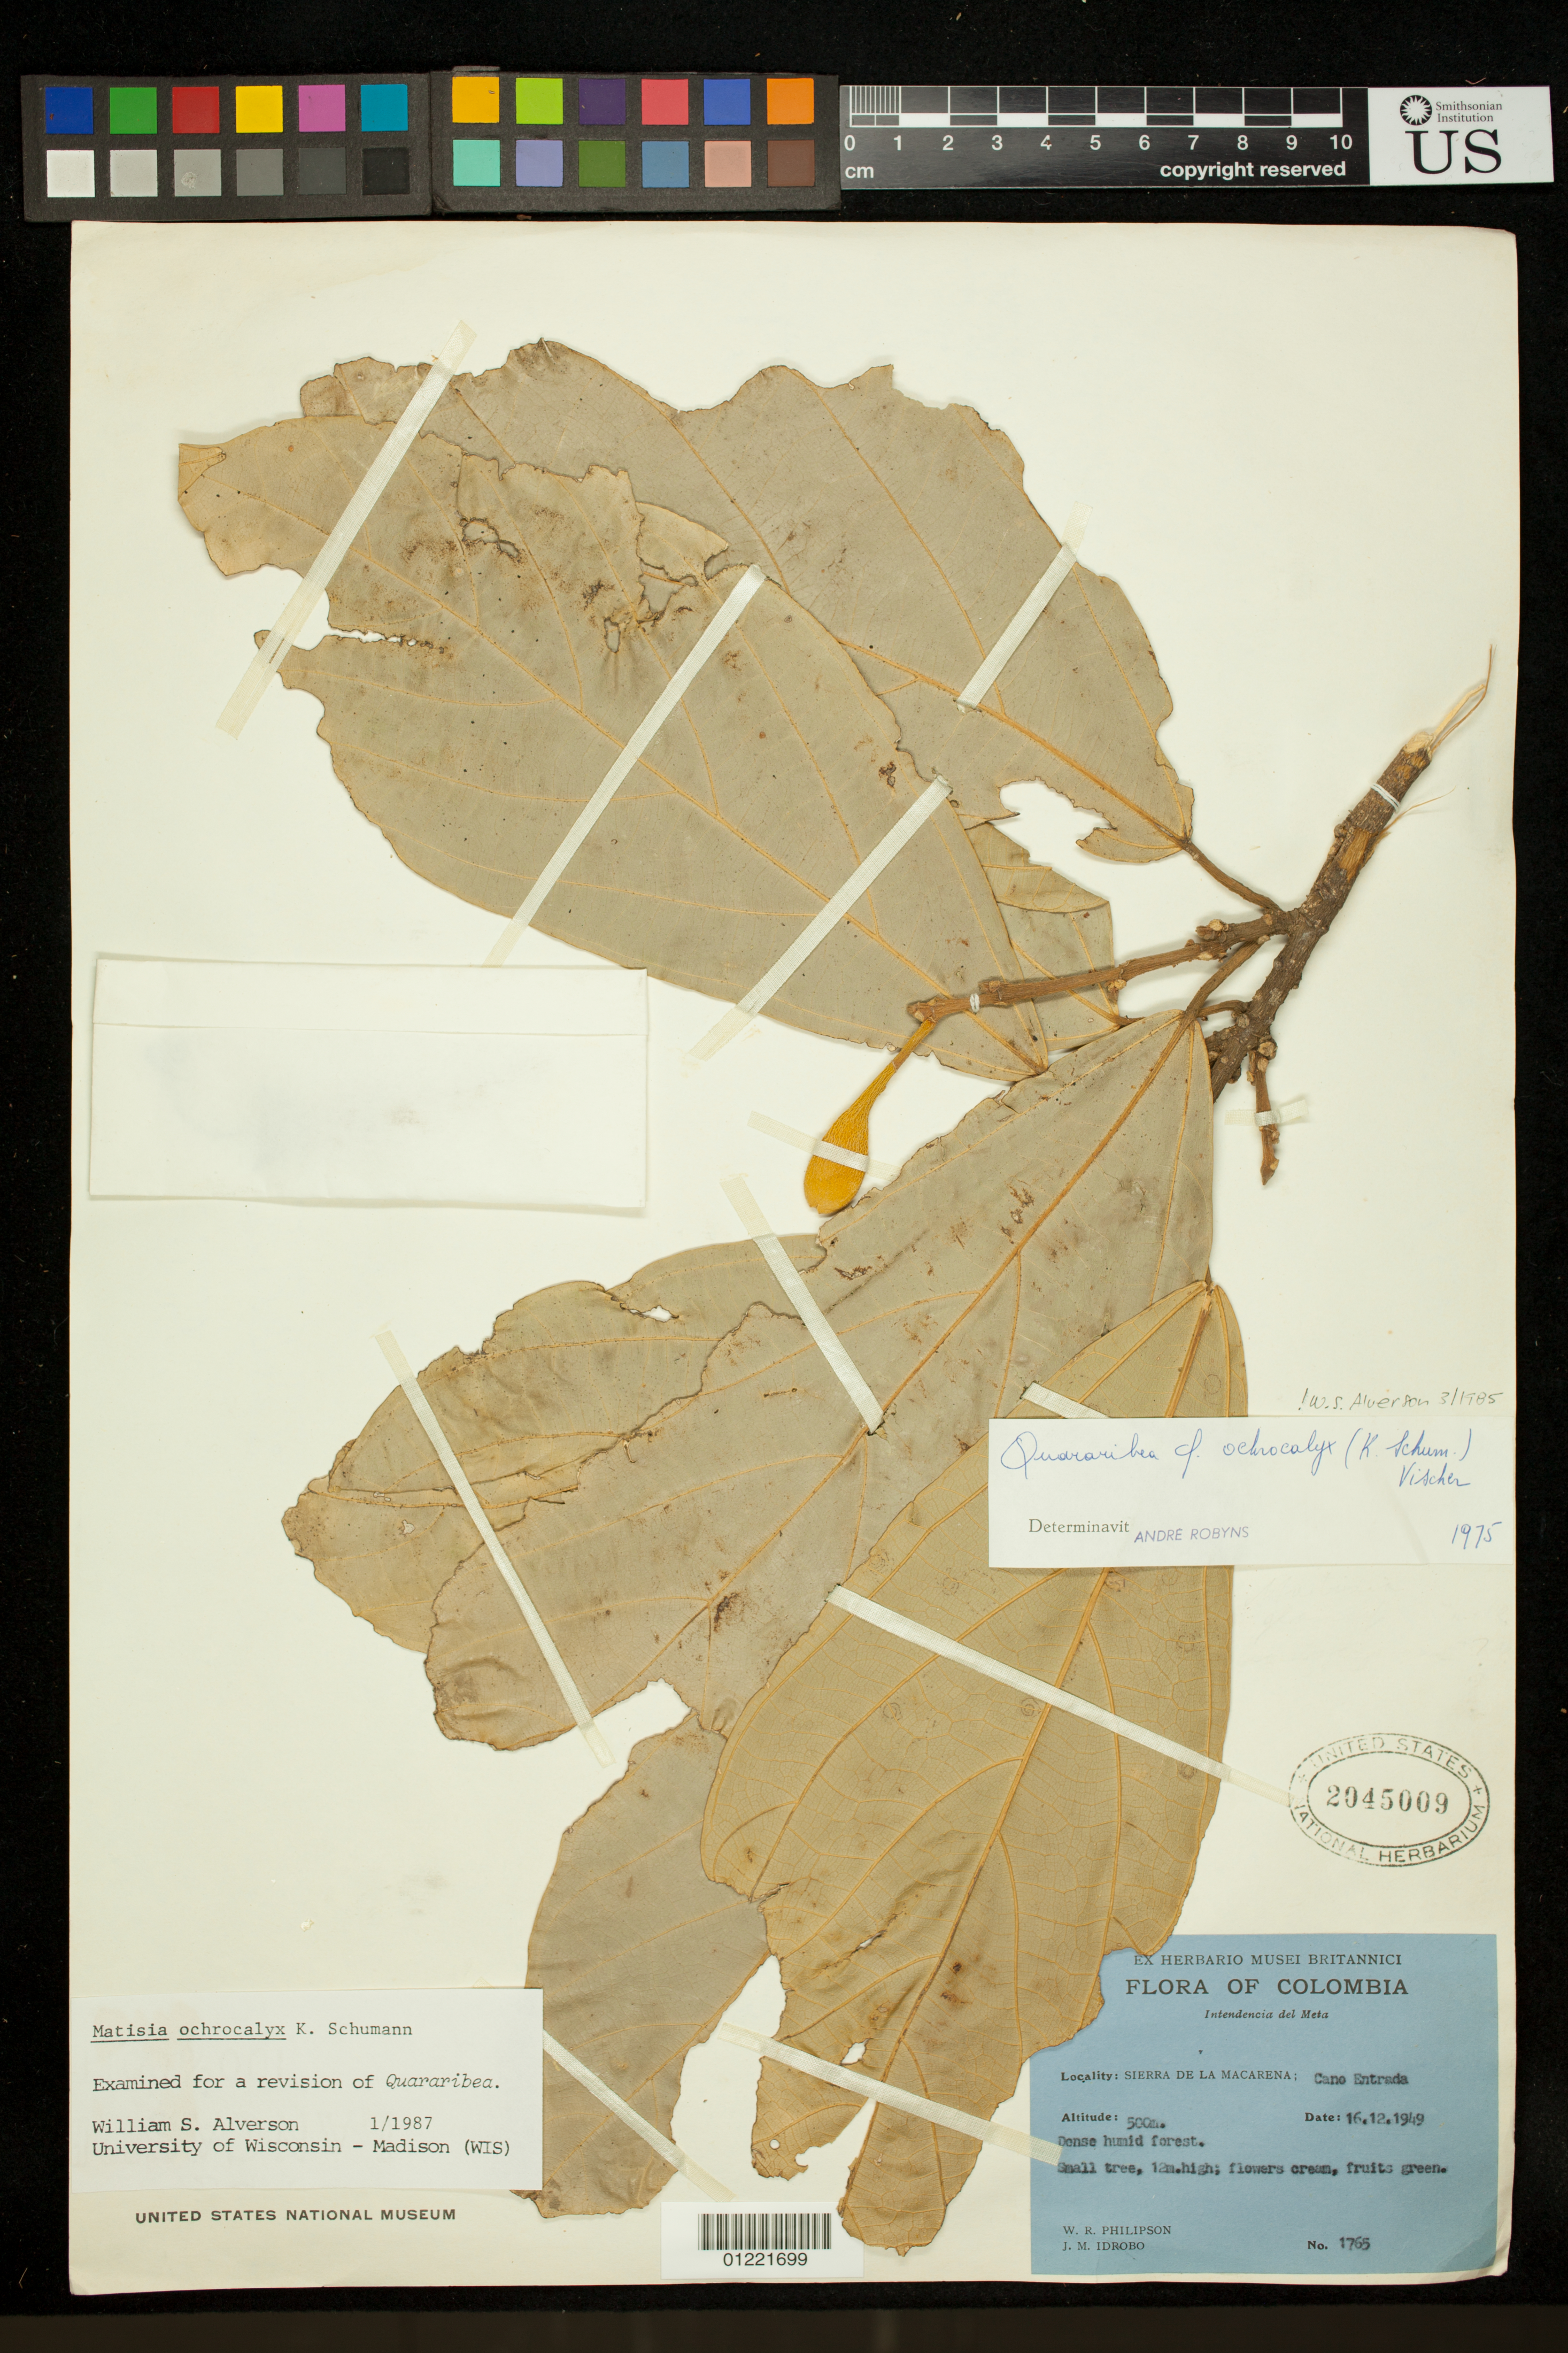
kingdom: Plantae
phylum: Tracheophyta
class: Magnoliopsida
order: Malvales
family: Malvaceae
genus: Matisia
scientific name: Matisia ochrocalyx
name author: K. Schum.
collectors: W. R. Philipson & J. M. Idrobo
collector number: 1765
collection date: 1949-12-16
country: Colombia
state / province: Meta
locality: Intendencia del Meta: Sierra de la Macarena, Cano Entrada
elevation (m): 500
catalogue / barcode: US 2045009